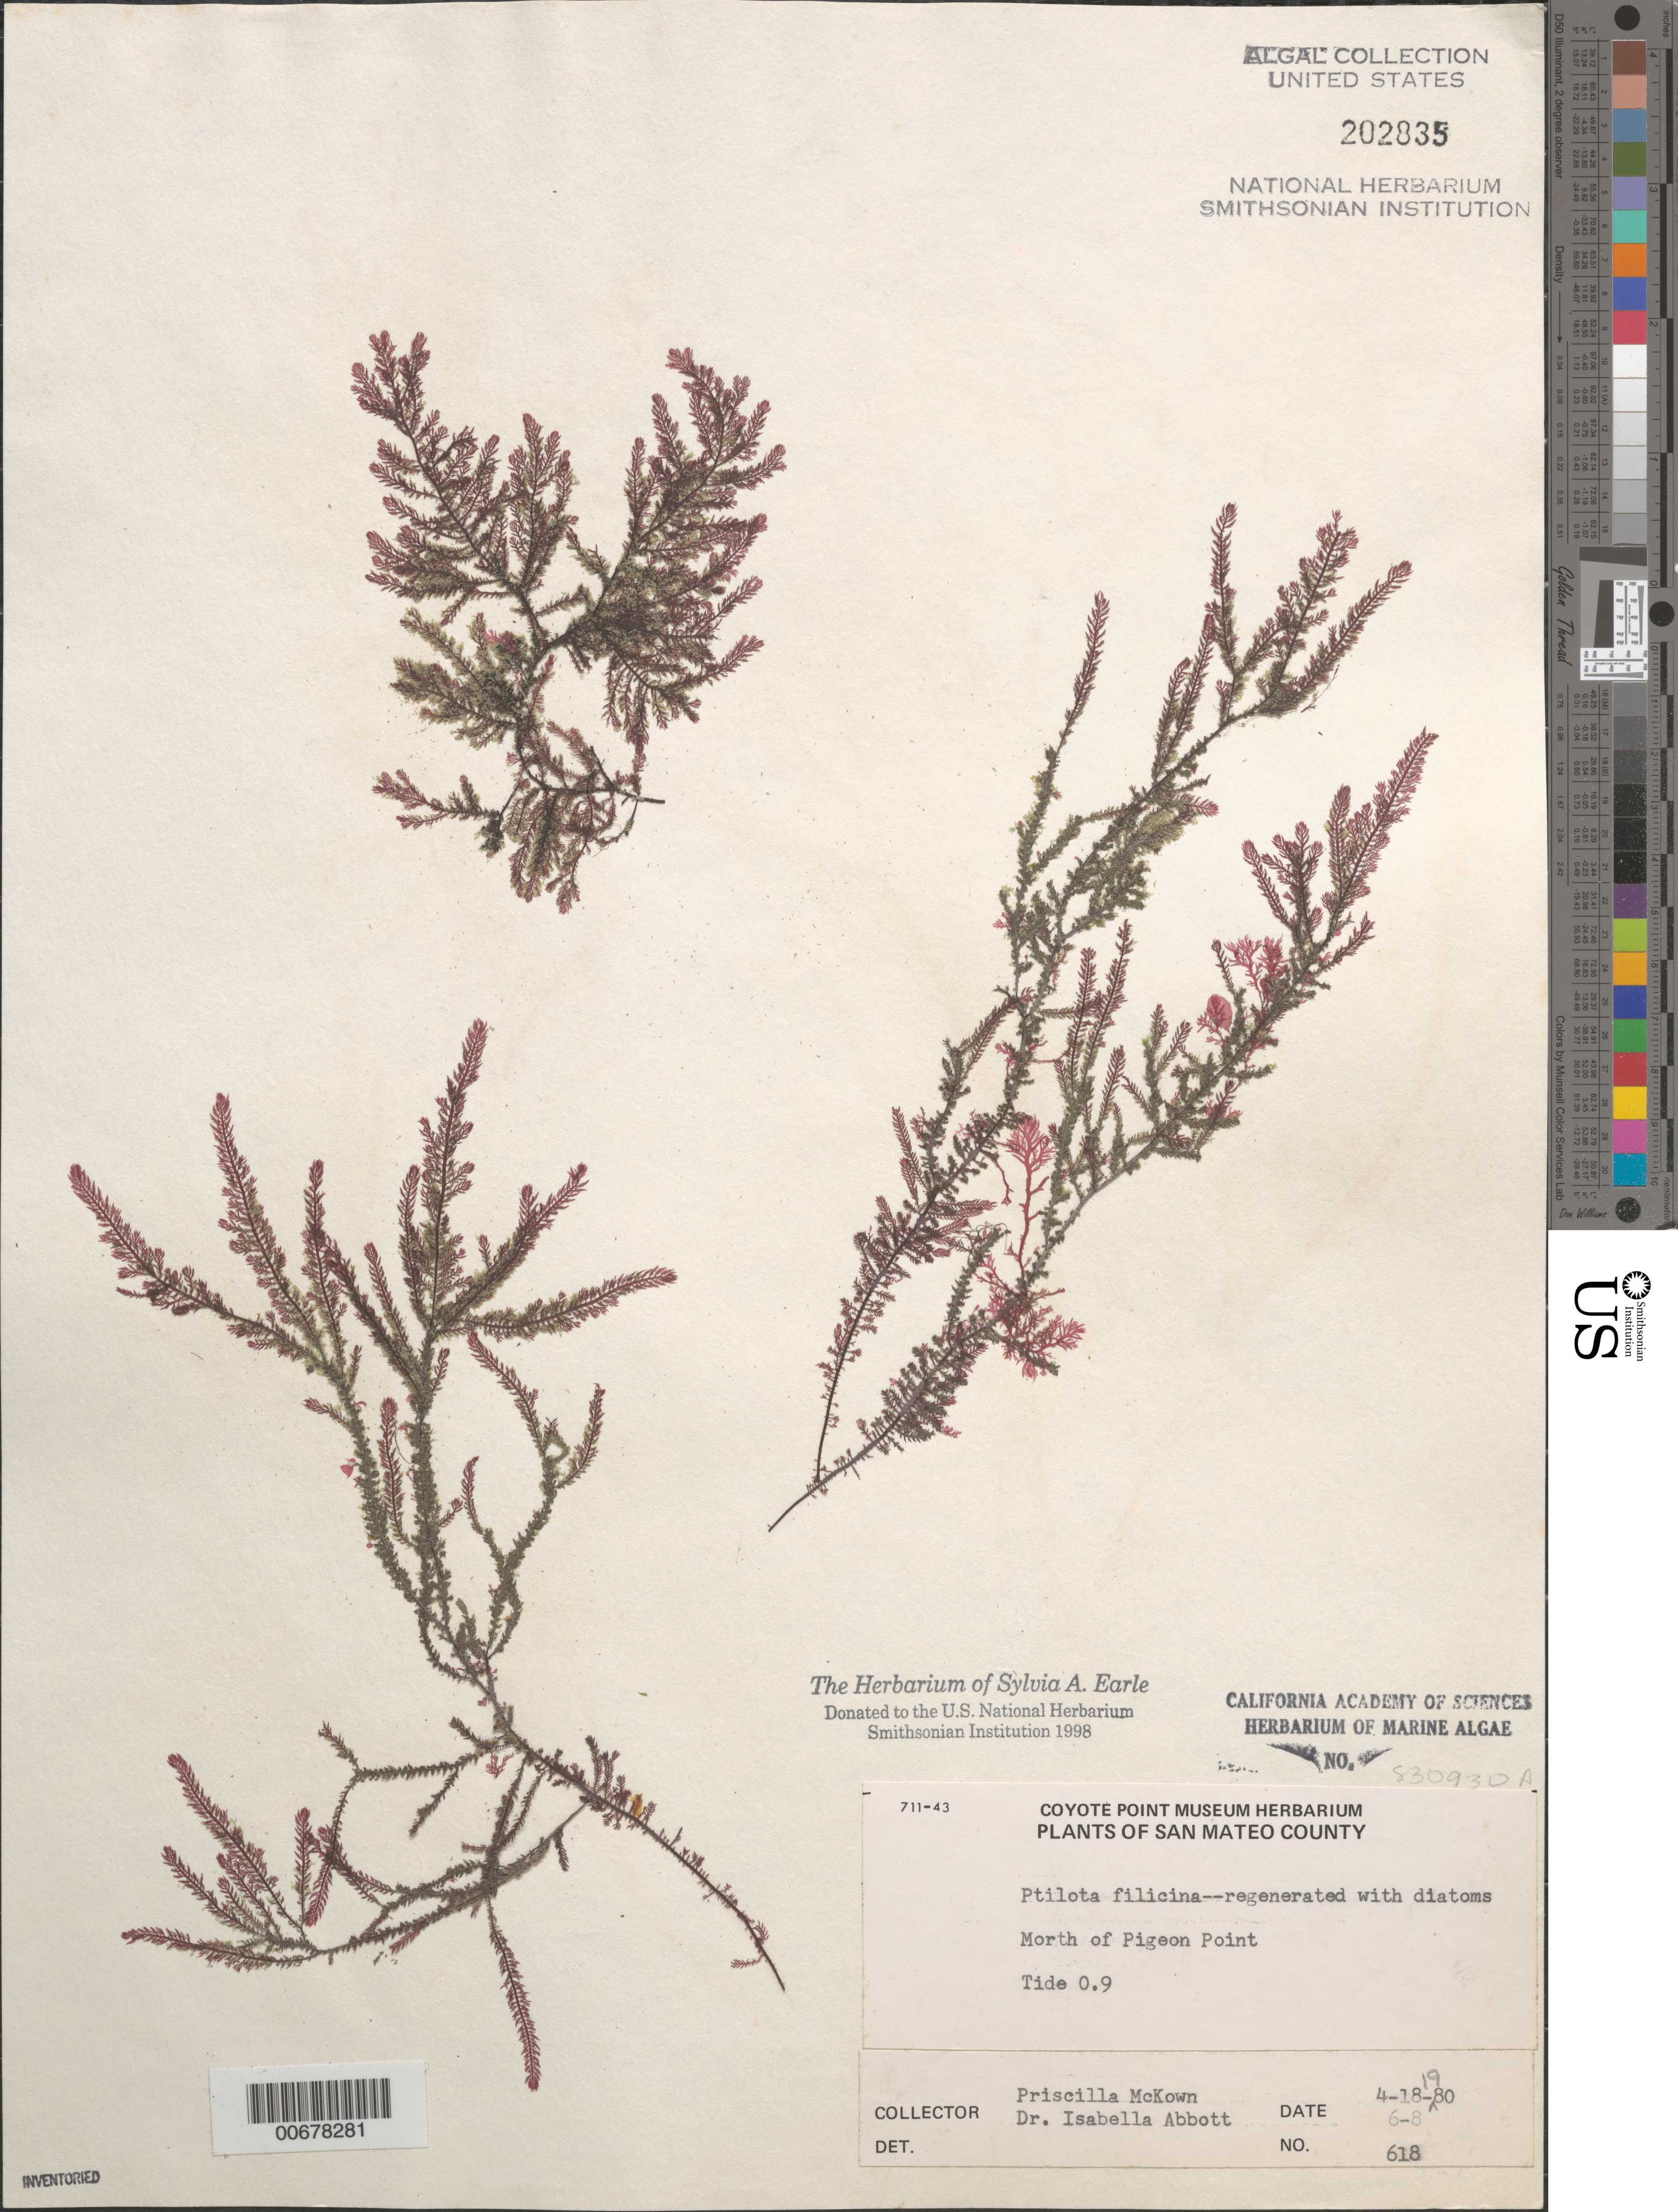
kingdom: Plantae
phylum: Rhodophyta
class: Florideophyceae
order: Ceramiales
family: Wrangeliaceae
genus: Ptilota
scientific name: Ptilota filicina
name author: J. Agardh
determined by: Abbott, Isabella A.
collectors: P. McKown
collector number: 618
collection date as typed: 18 Apr 1980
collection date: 1980-04-18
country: United States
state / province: California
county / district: San Mateo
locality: North of Pigeon Point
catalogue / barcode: US 202835